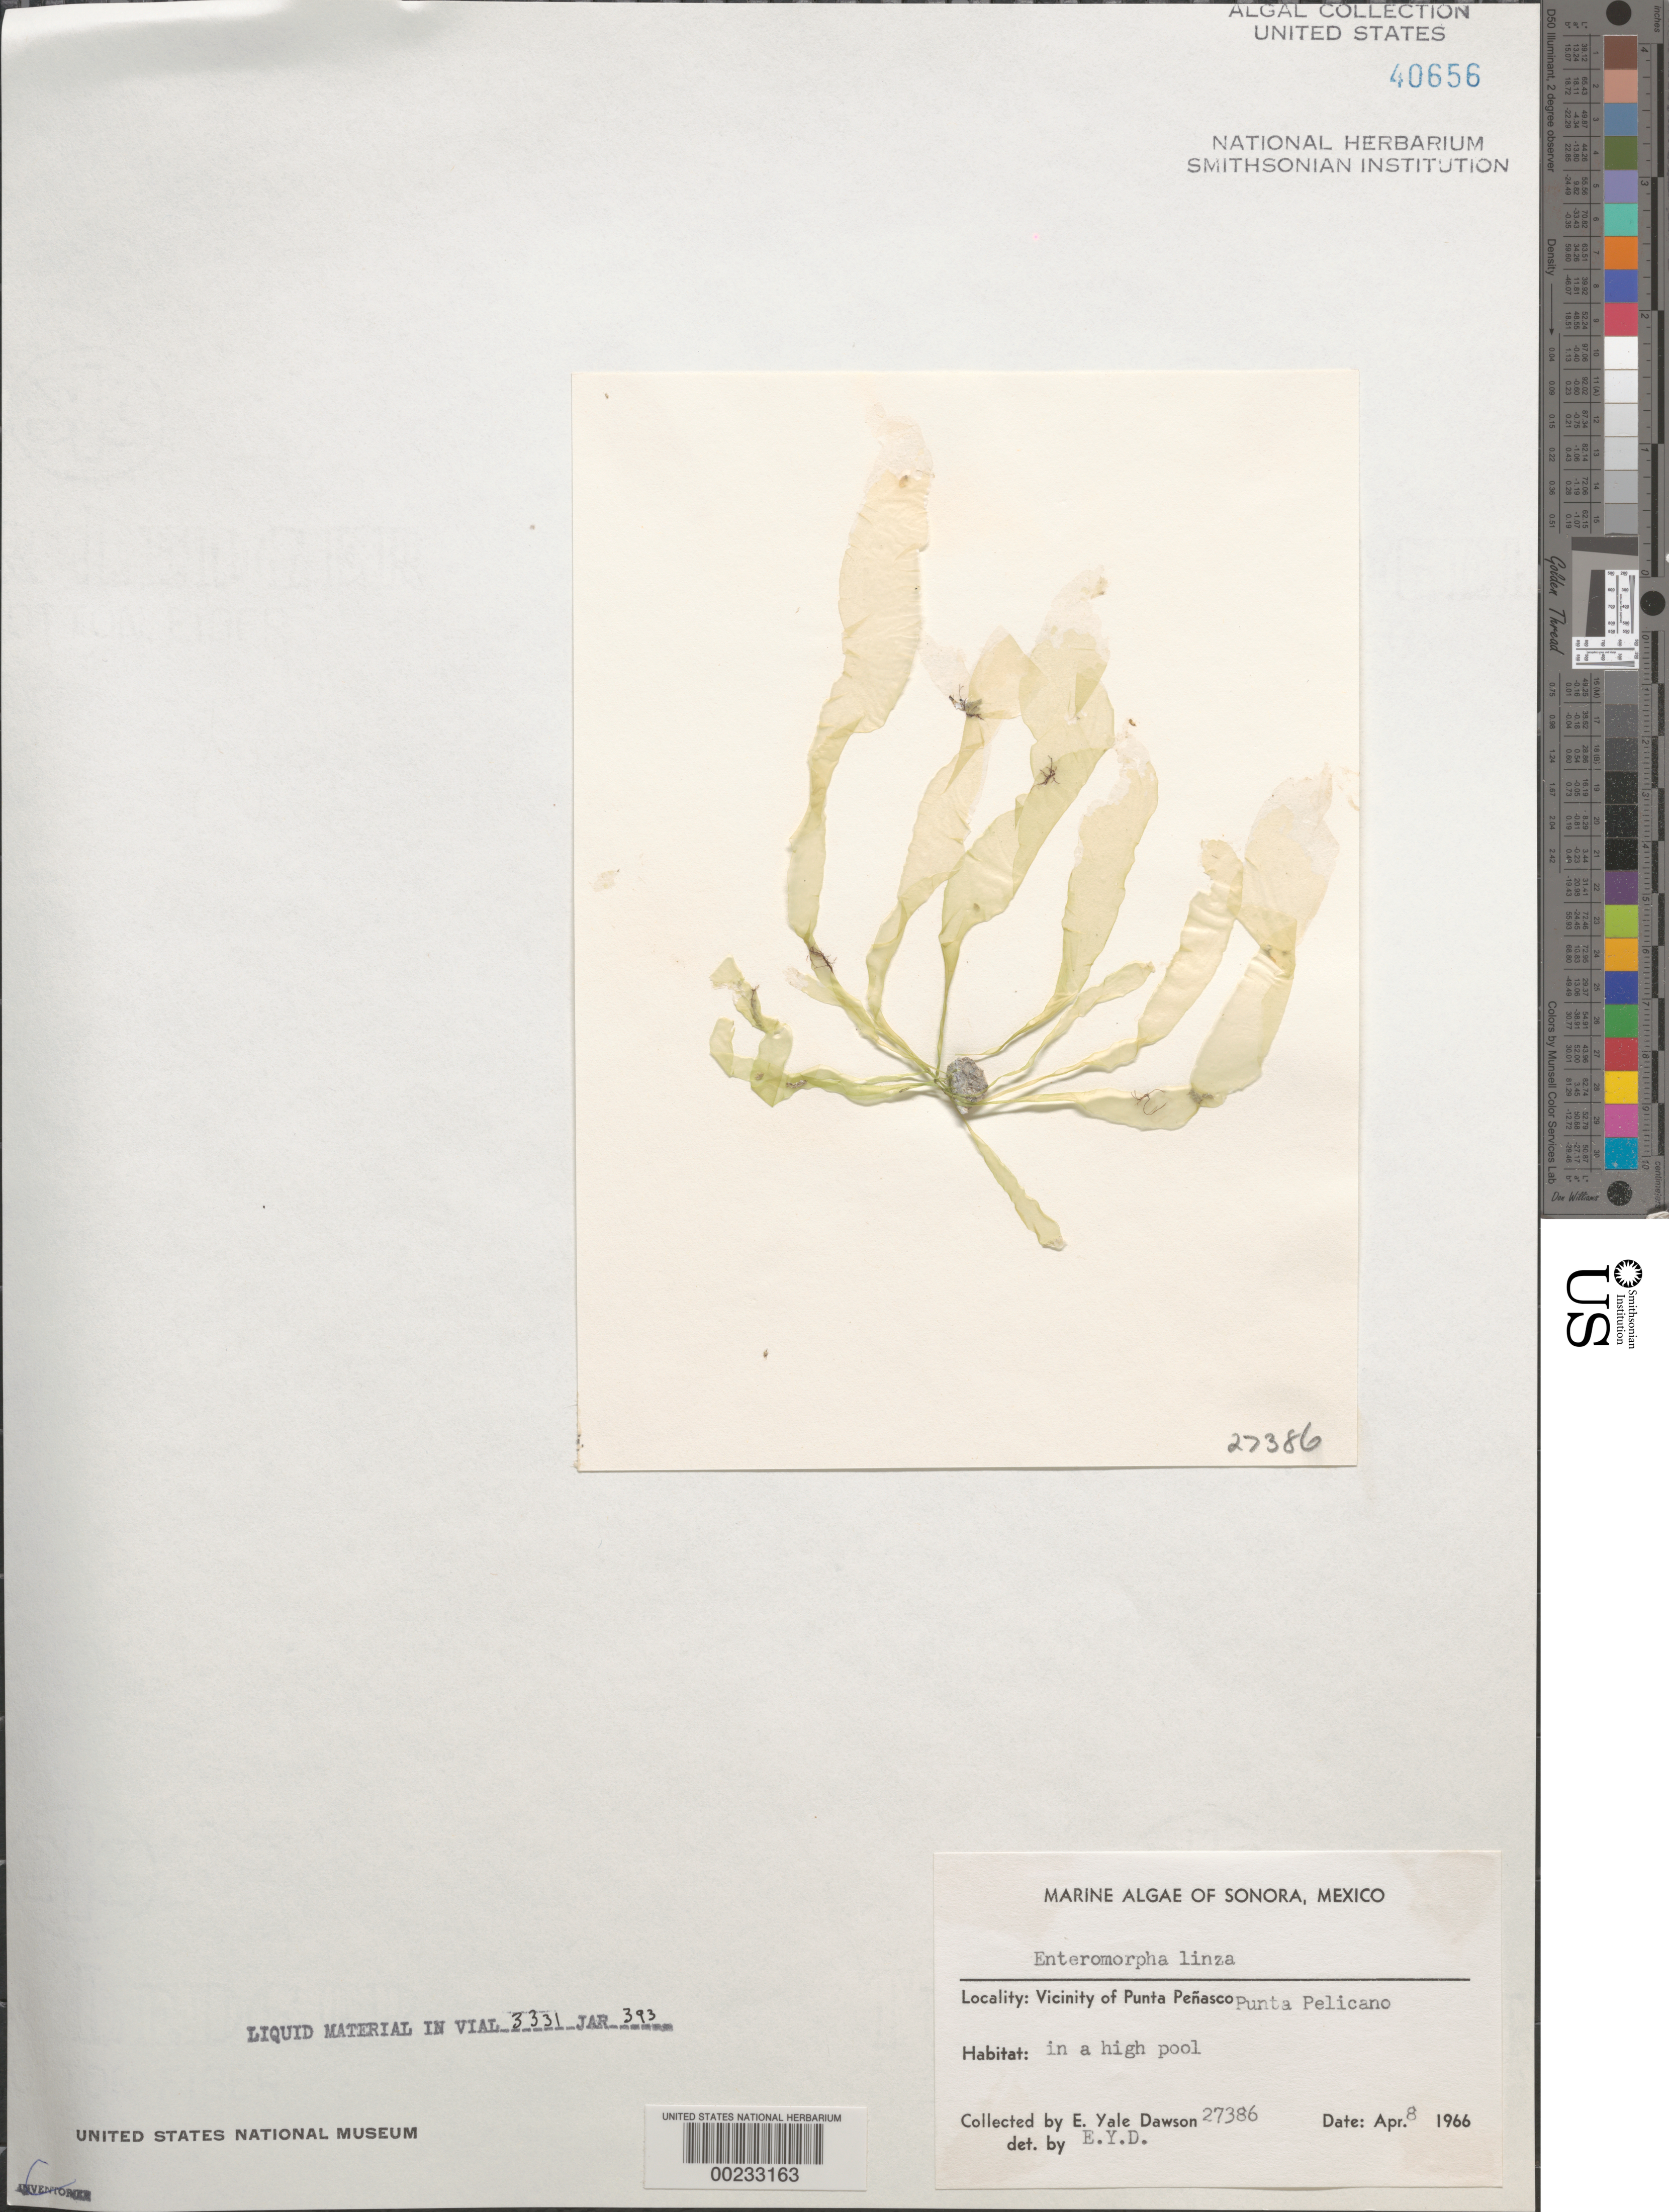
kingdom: Plantae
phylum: Chlorophyta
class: Ulvophyceae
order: Ulvales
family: Ulvaceae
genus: Ulva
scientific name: Ulva clathrata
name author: (Roth) C. Agardh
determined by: Algae name updating Project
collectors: E. Y. Dawson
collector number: EYD 27386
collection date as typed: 08 Apr 1966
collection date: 1966-04-08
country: Mexico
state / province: Sonora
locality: Punta Pelicano, Punta Penasco area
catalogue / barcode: US 40656